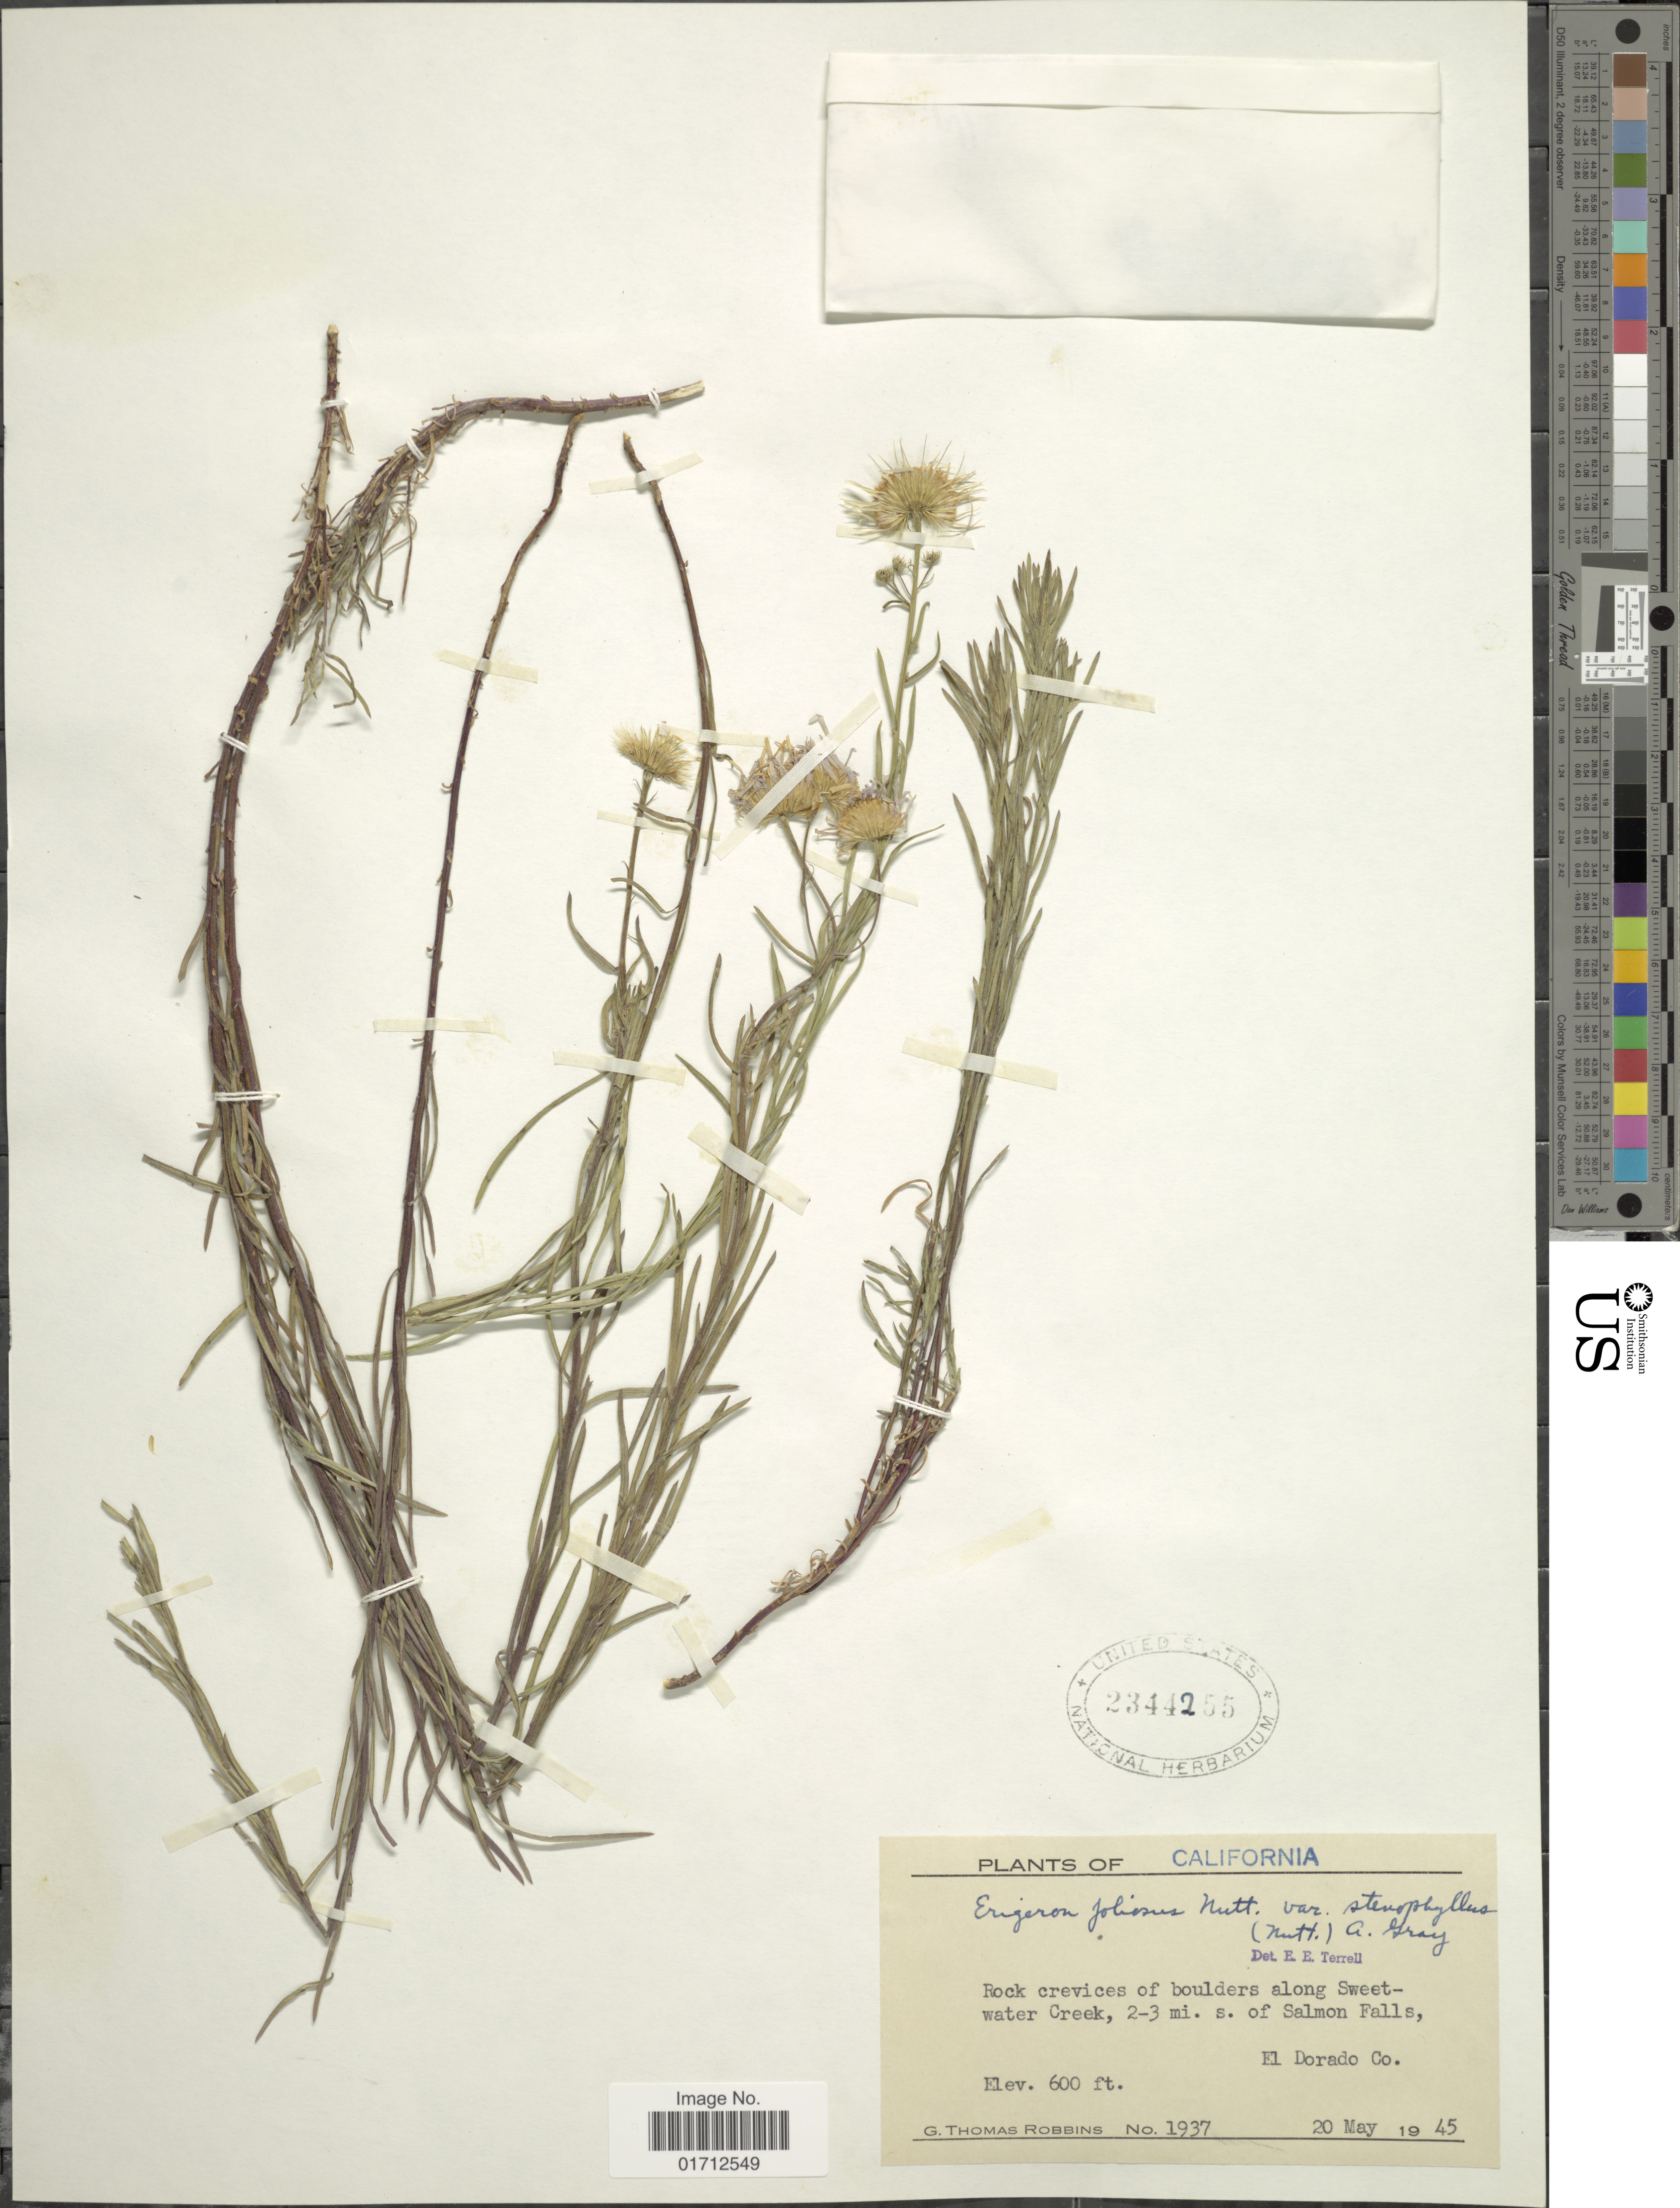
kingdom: Plantae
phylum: Tracheophyta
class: Magnoliopsida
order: Asterales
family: Asteraceae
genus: Erigeron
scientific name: Erigeron foliosus var. stenophyllus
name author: Nutt.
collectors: G. T. Robbins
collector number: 1937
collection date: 1945-05-20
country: United States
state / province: California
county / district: El Dorado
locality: El Dorado Co., along Sweetwater Creek, 2-3 mi. s. of Salmon Falls.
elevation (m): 183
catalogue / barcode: US 2344255